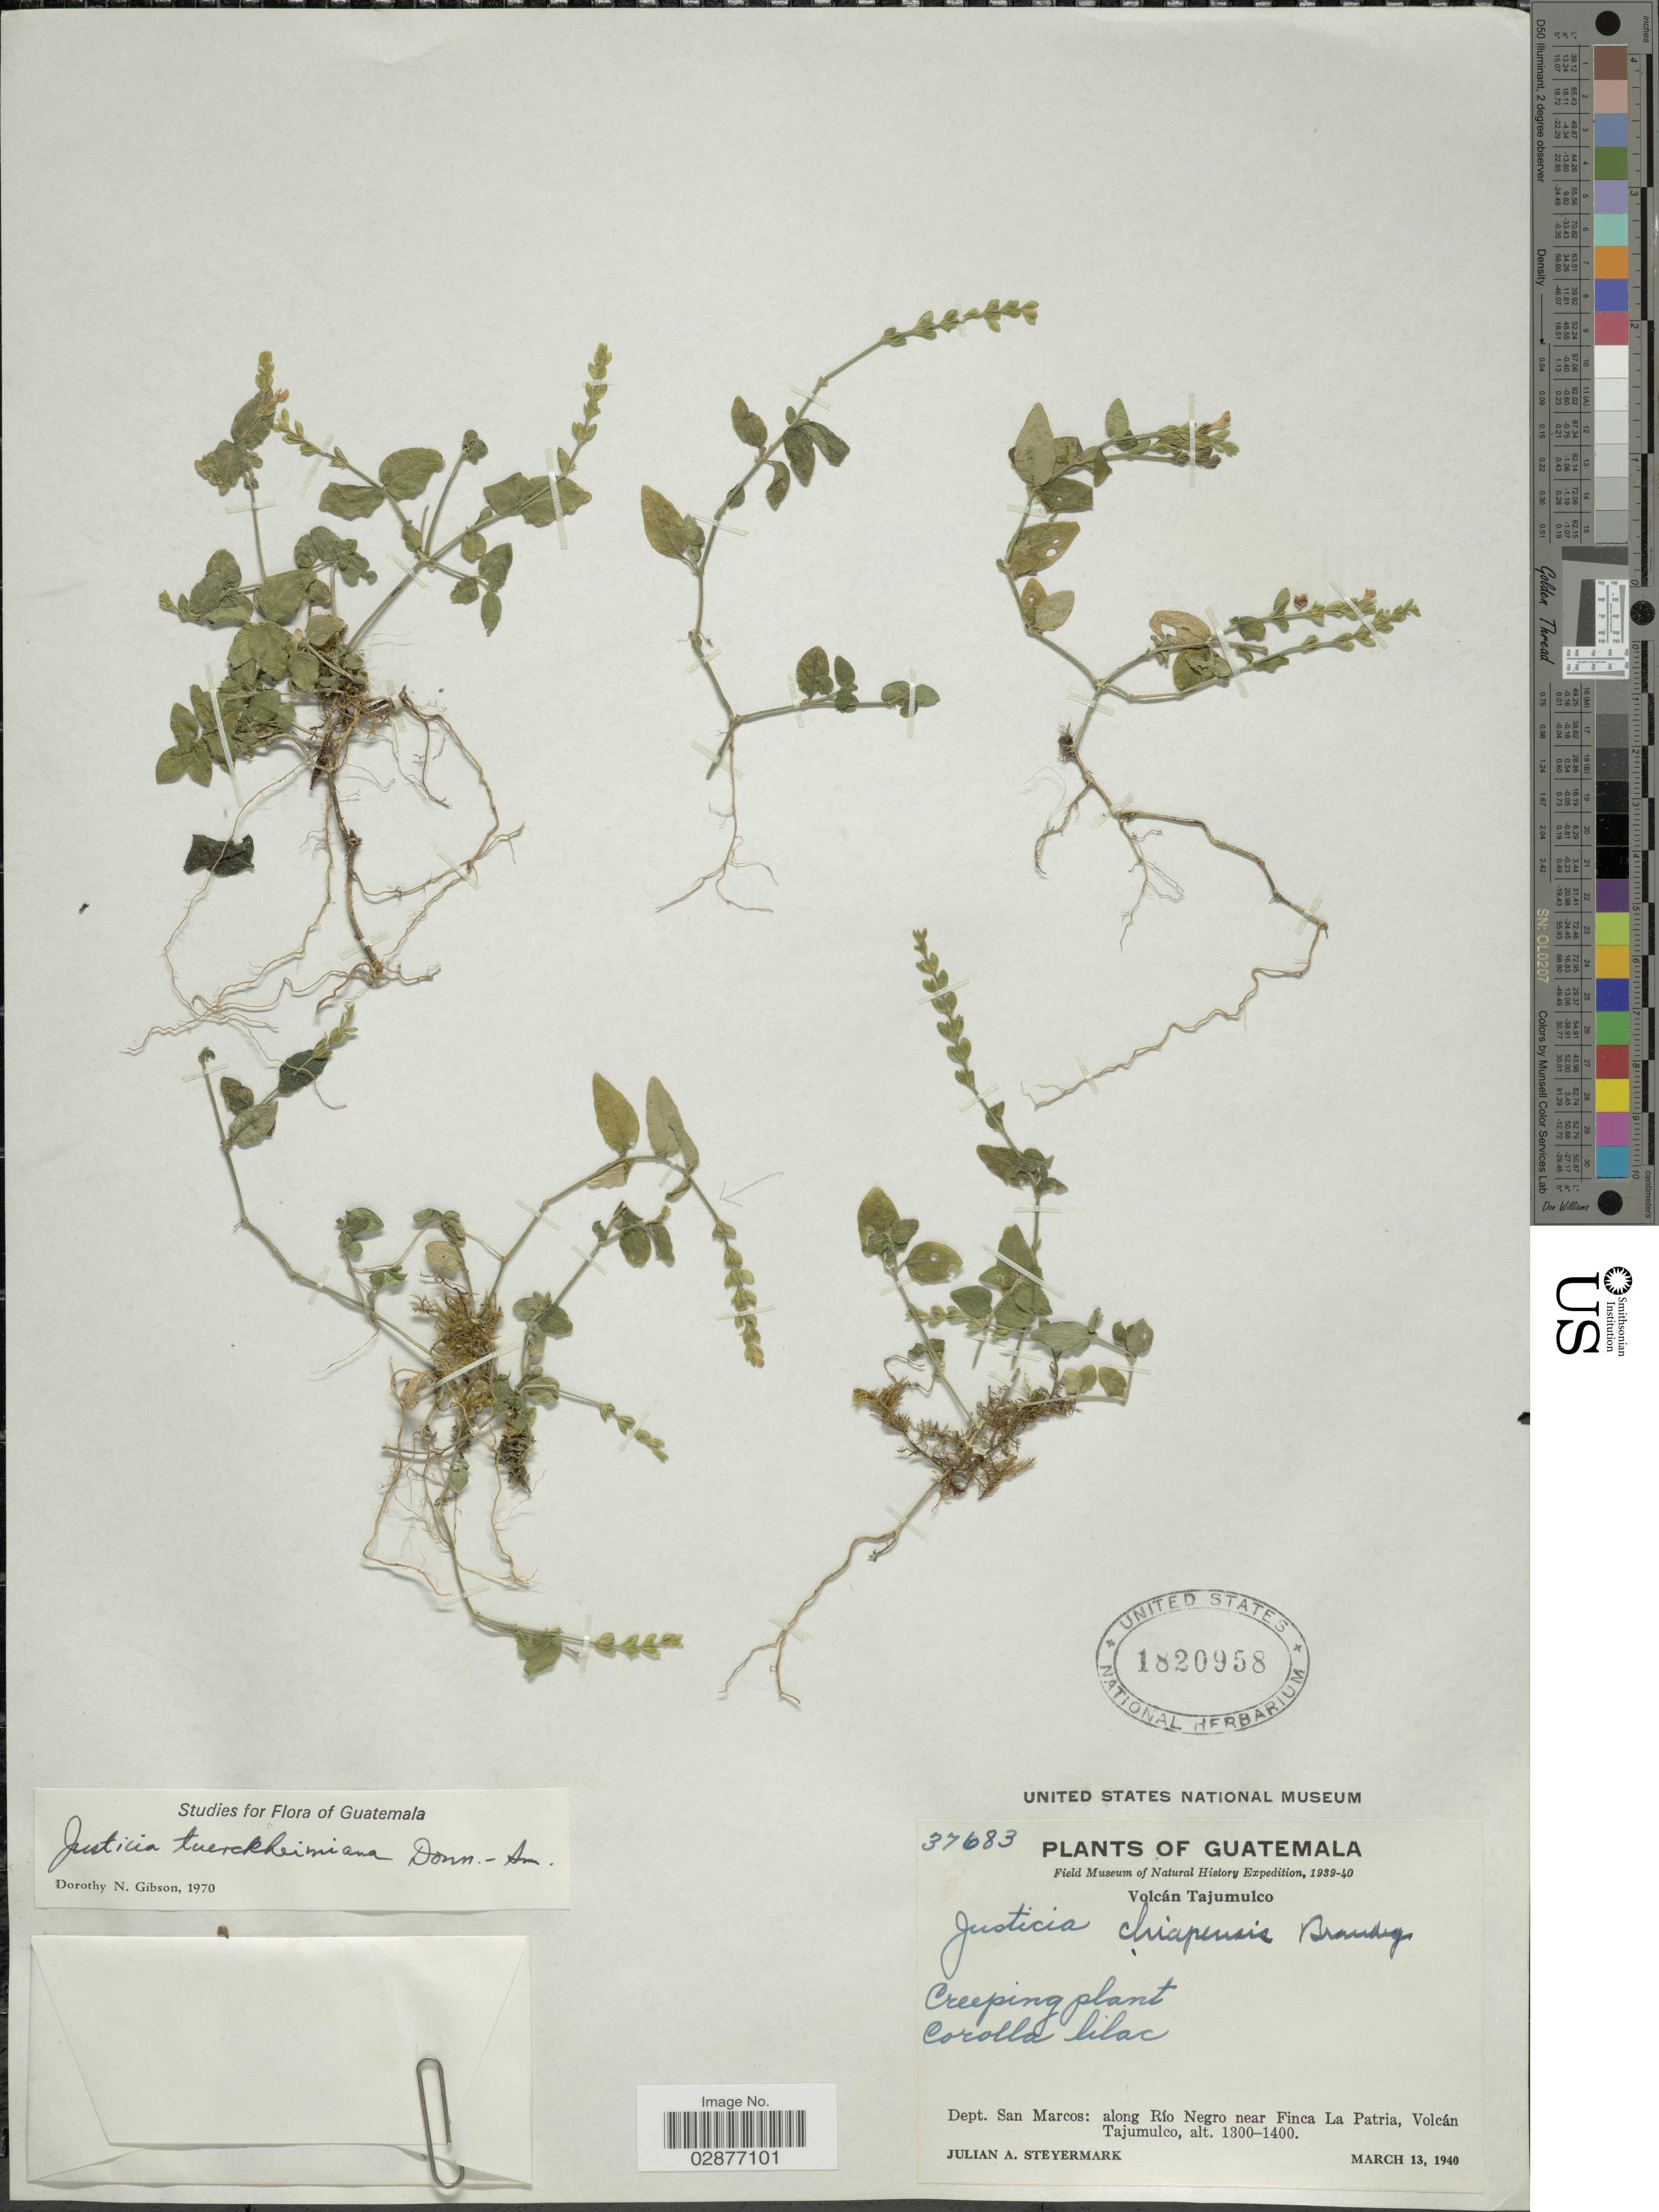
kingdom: Plantae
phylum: Tracheophyta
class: Magnoliopsida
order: Lamiales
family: Acanthaceae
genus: Justicia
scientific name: Justicia tuerkheimiana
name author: Donn. Sm.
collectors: J. Steyermark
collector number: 37683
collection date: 1940-03-13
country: Guatemala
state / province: San Marcos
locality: Volcán Tajumulco. Dept. San Marcos: along Río Negro near Finca La Patria, Volcán Tajumulco.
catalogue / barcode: US 1820958